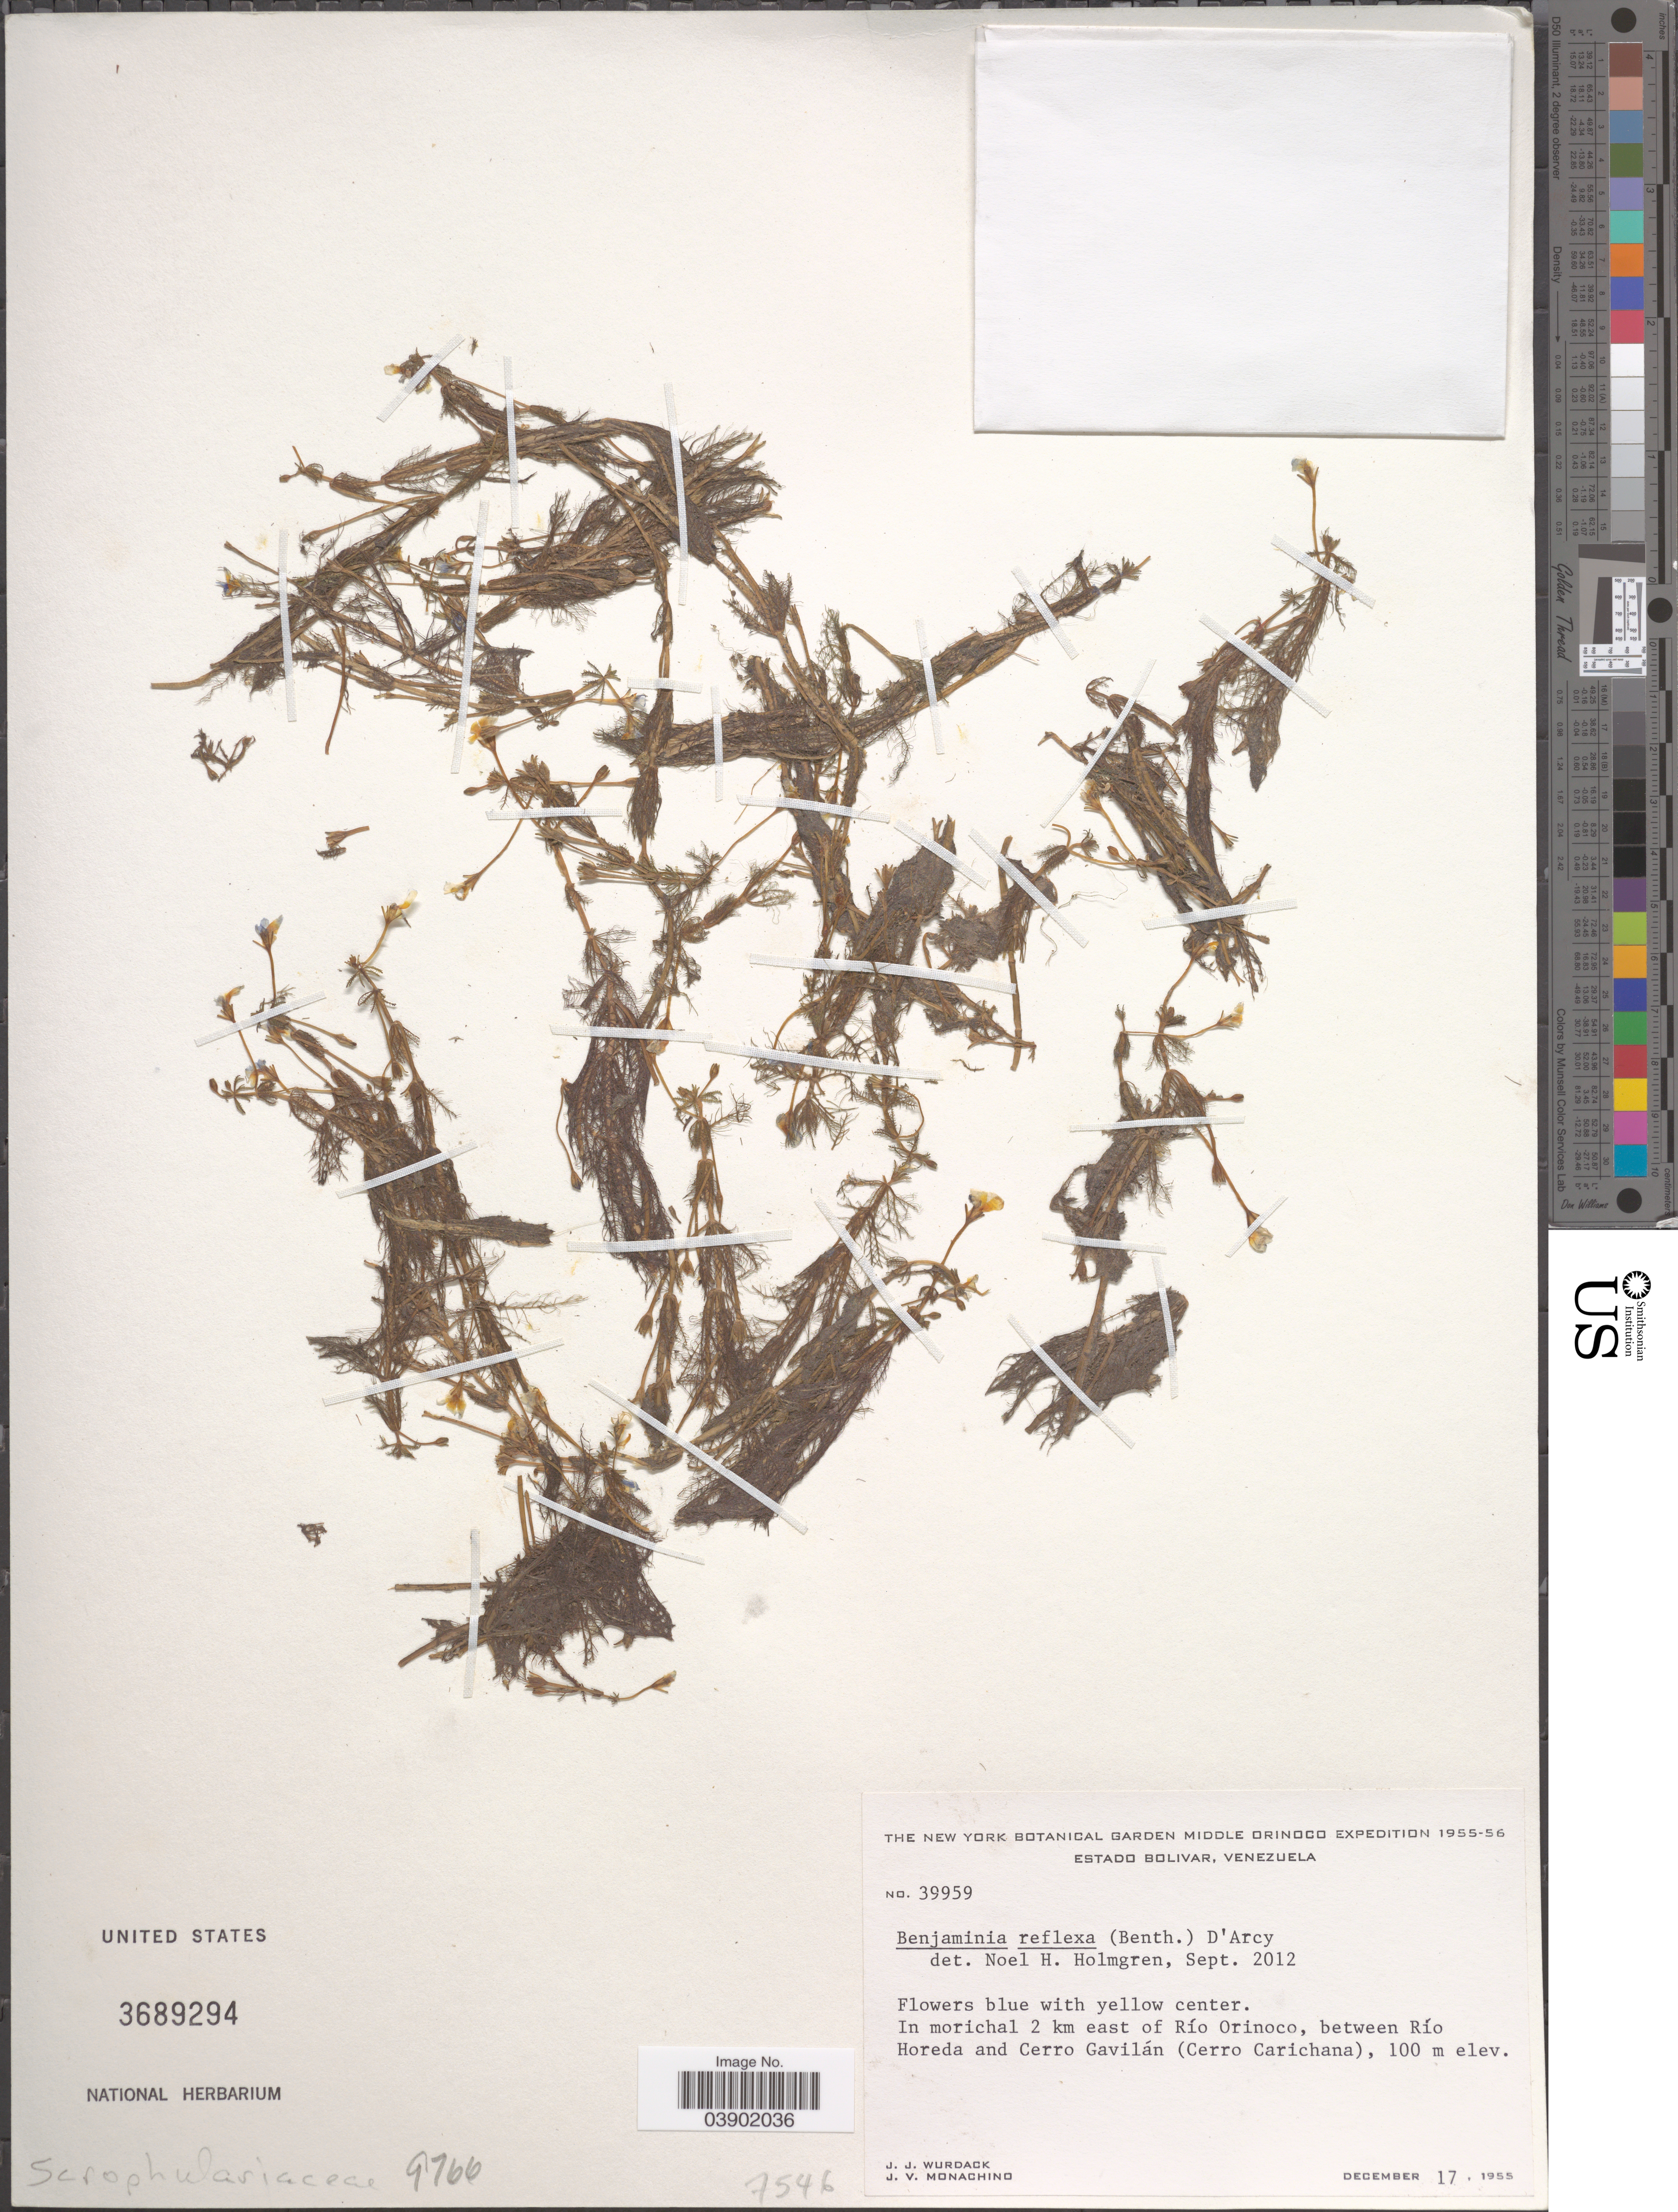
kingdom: Plantae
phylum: Tracheophyta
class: Magnoliopsida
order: Lamiales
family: Plantaginaceae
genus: Bacopa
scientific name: Bacopa reflexa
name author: (Benth.) Edwall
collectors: J. J. Wurdack & J. V. Monachino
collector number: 39959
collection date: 1955-12-17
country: Venezuela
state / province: Bolivar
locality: In morichal 2 km east of Río Orinoco, between Río Horeda and Cerro Gavilán (Cerro Carichana).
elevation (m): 100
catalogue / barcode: US 3689294